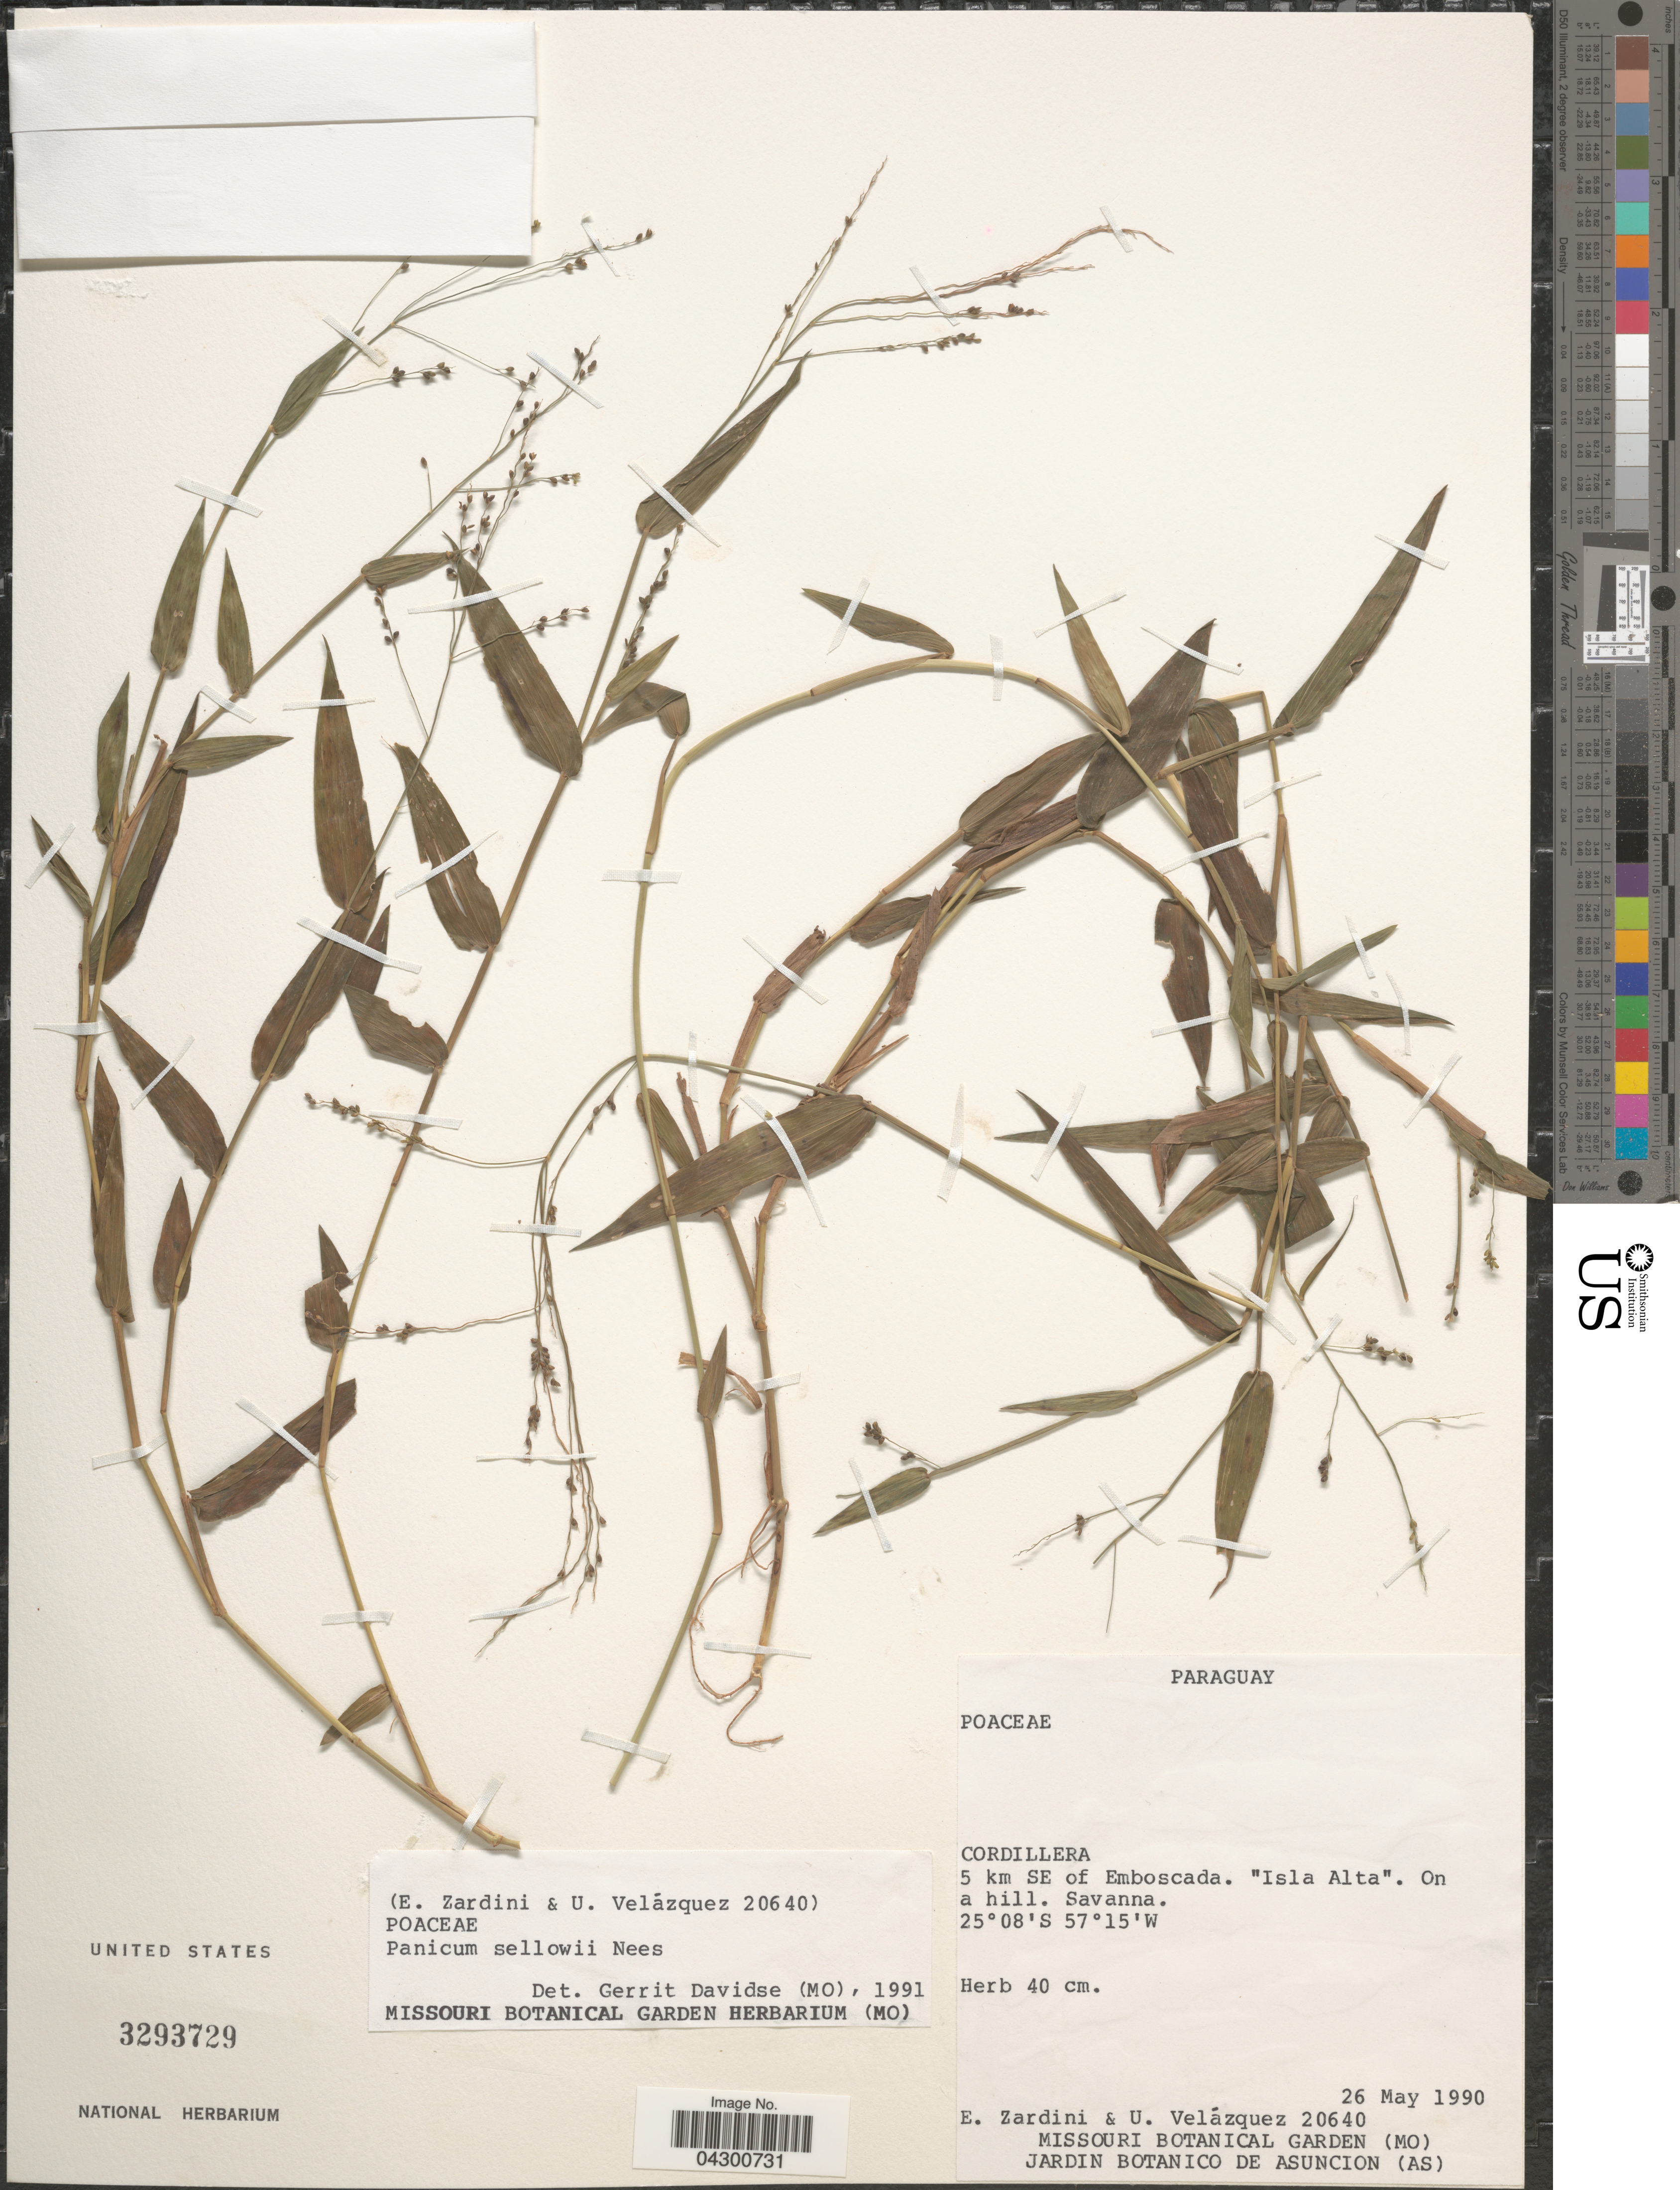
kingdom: Plantae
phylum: Tracheophyta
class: Liliopsida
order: Poales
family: Poaceae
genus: Panicum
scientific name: Panicum sellowii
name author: Nees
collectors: E. Zardini & U. Velázquez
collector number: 20640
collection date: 1990-05-26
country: Paraguay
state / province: Cordillera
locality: Cordillera. 5 km SE of Emboscada. "Isla Alta". In a hill. Savanna.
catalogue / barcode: US 3293729